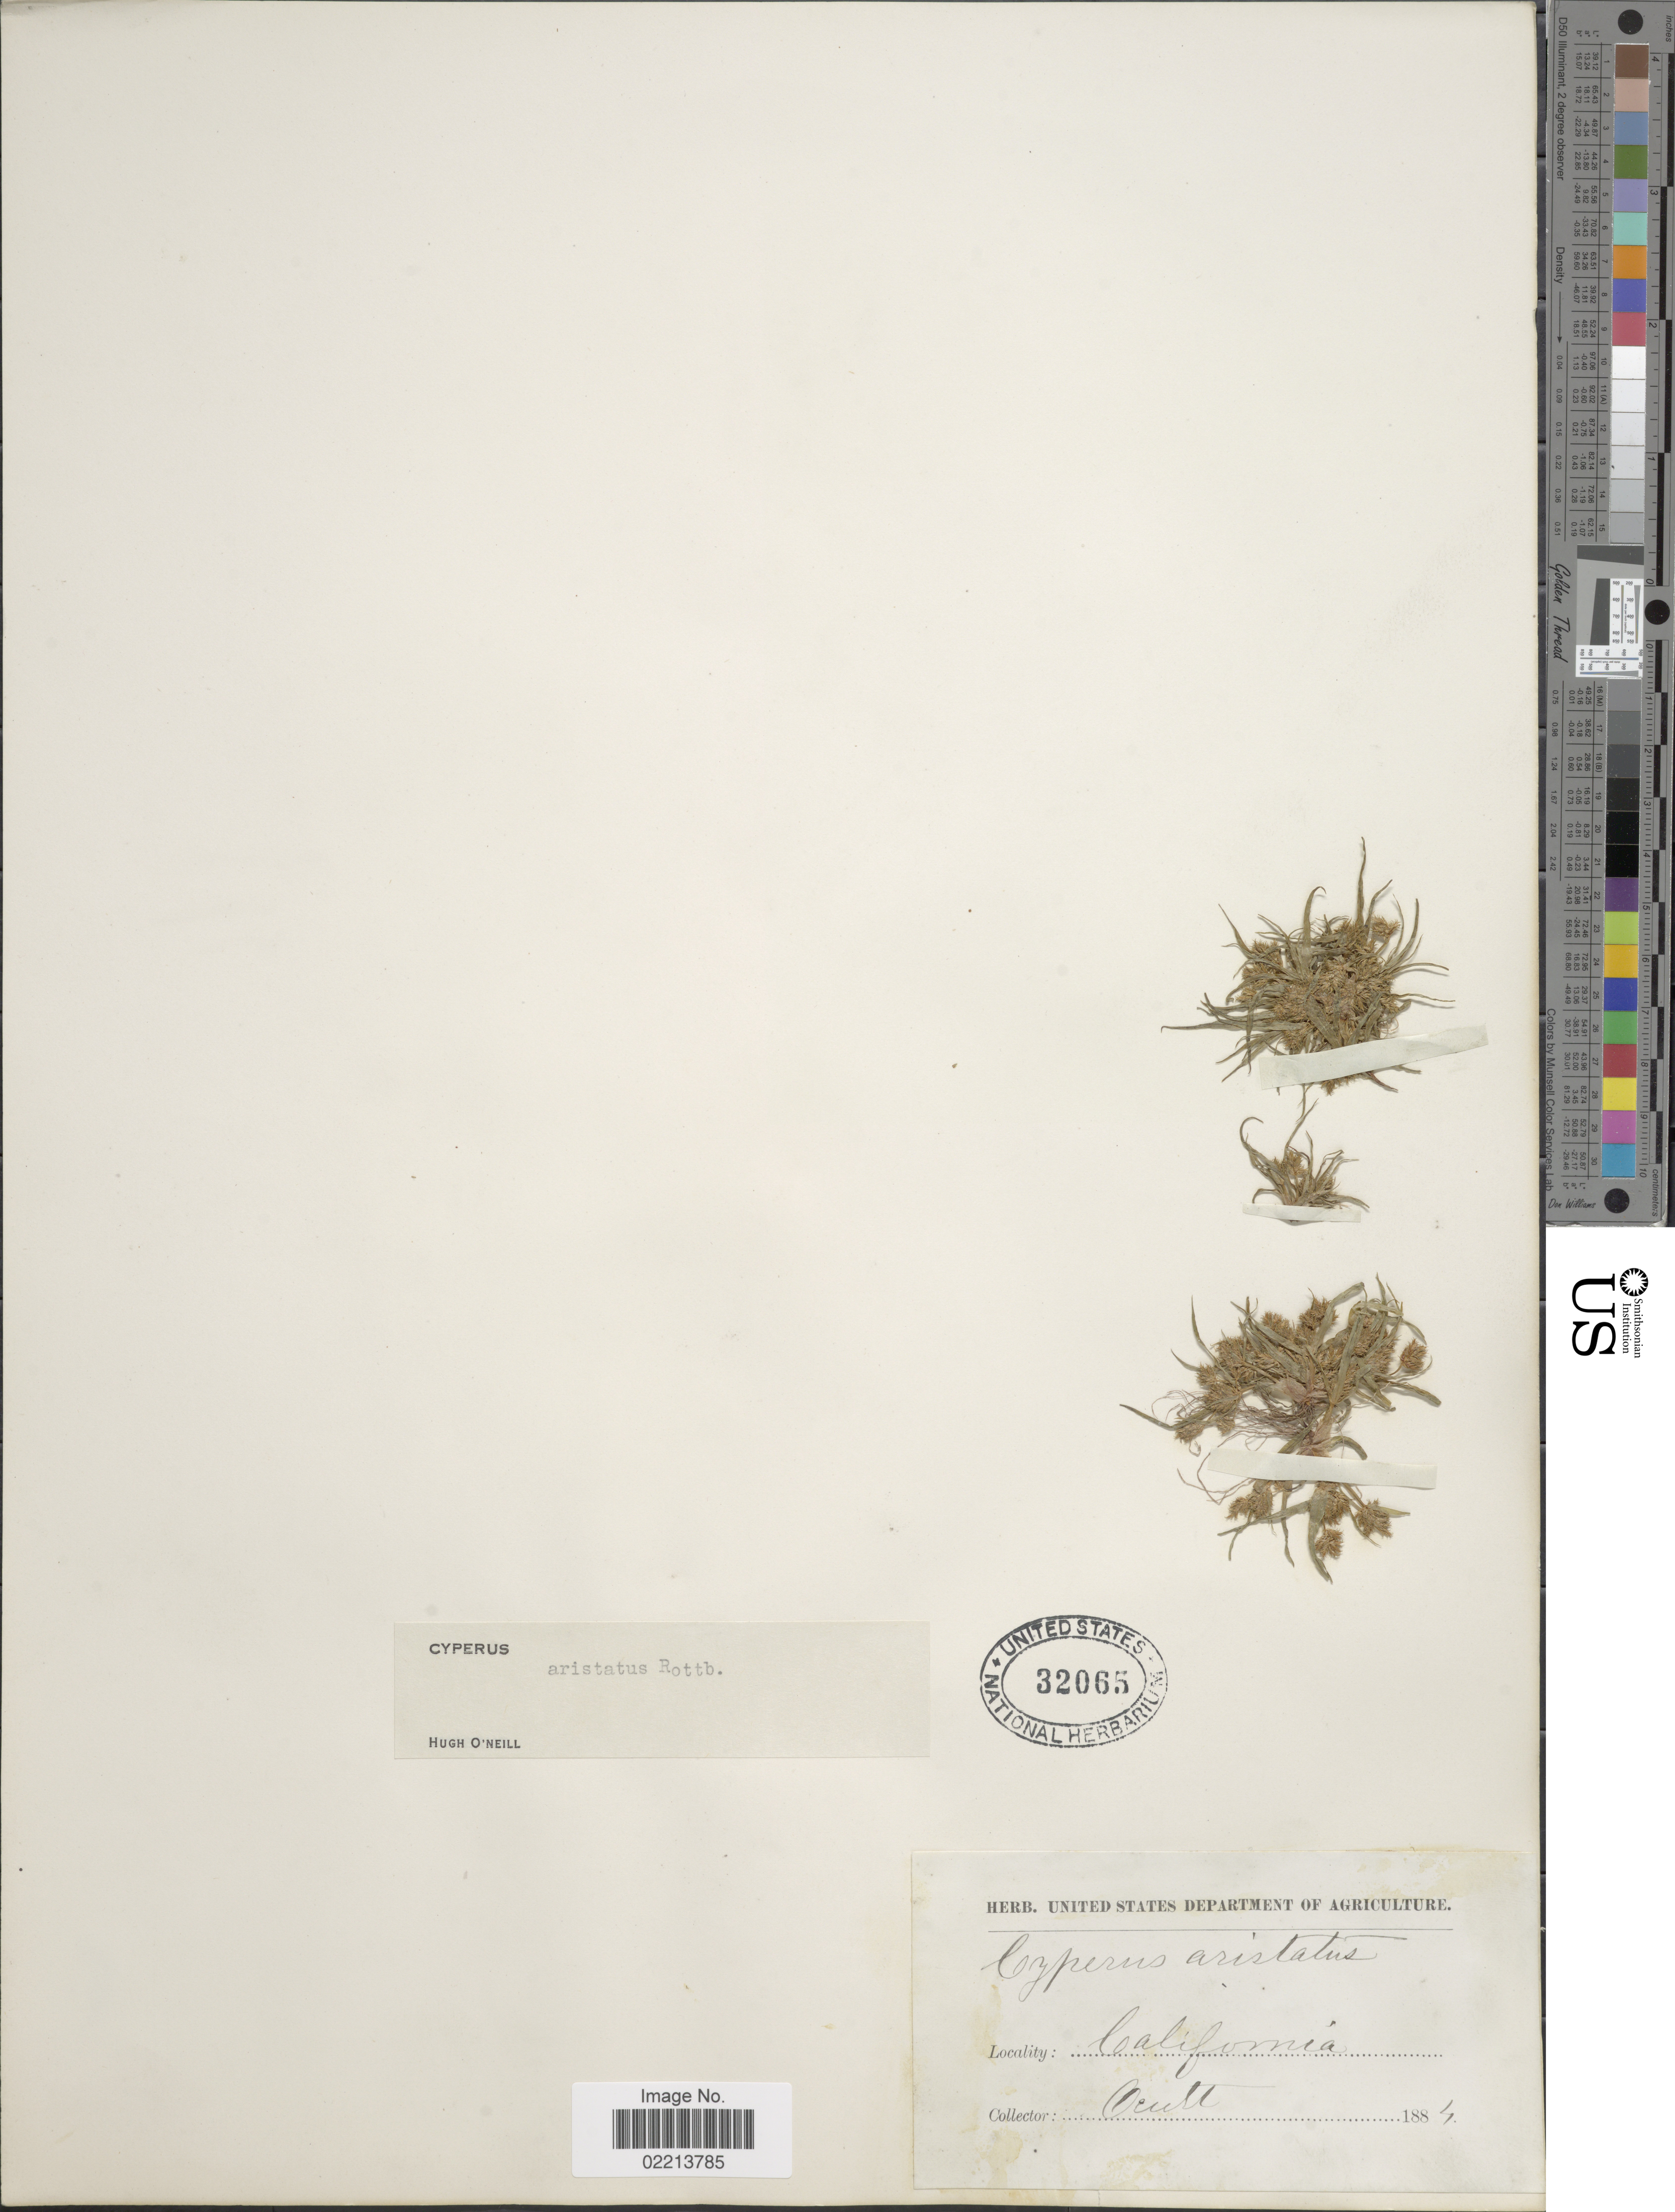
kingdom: Plantae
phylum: Tracheophyta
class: Liliopsida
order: Poales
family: Cyperaceae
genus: Cyperus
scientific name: Cyperus squarrosus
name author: L.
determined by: Strong, Mark T., (BOT), Smithsonian Institution - National Museum of Natural History (UNITED STATES)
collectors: -- Orcutt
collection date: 1884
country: United States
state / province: California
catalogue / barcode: US 32065